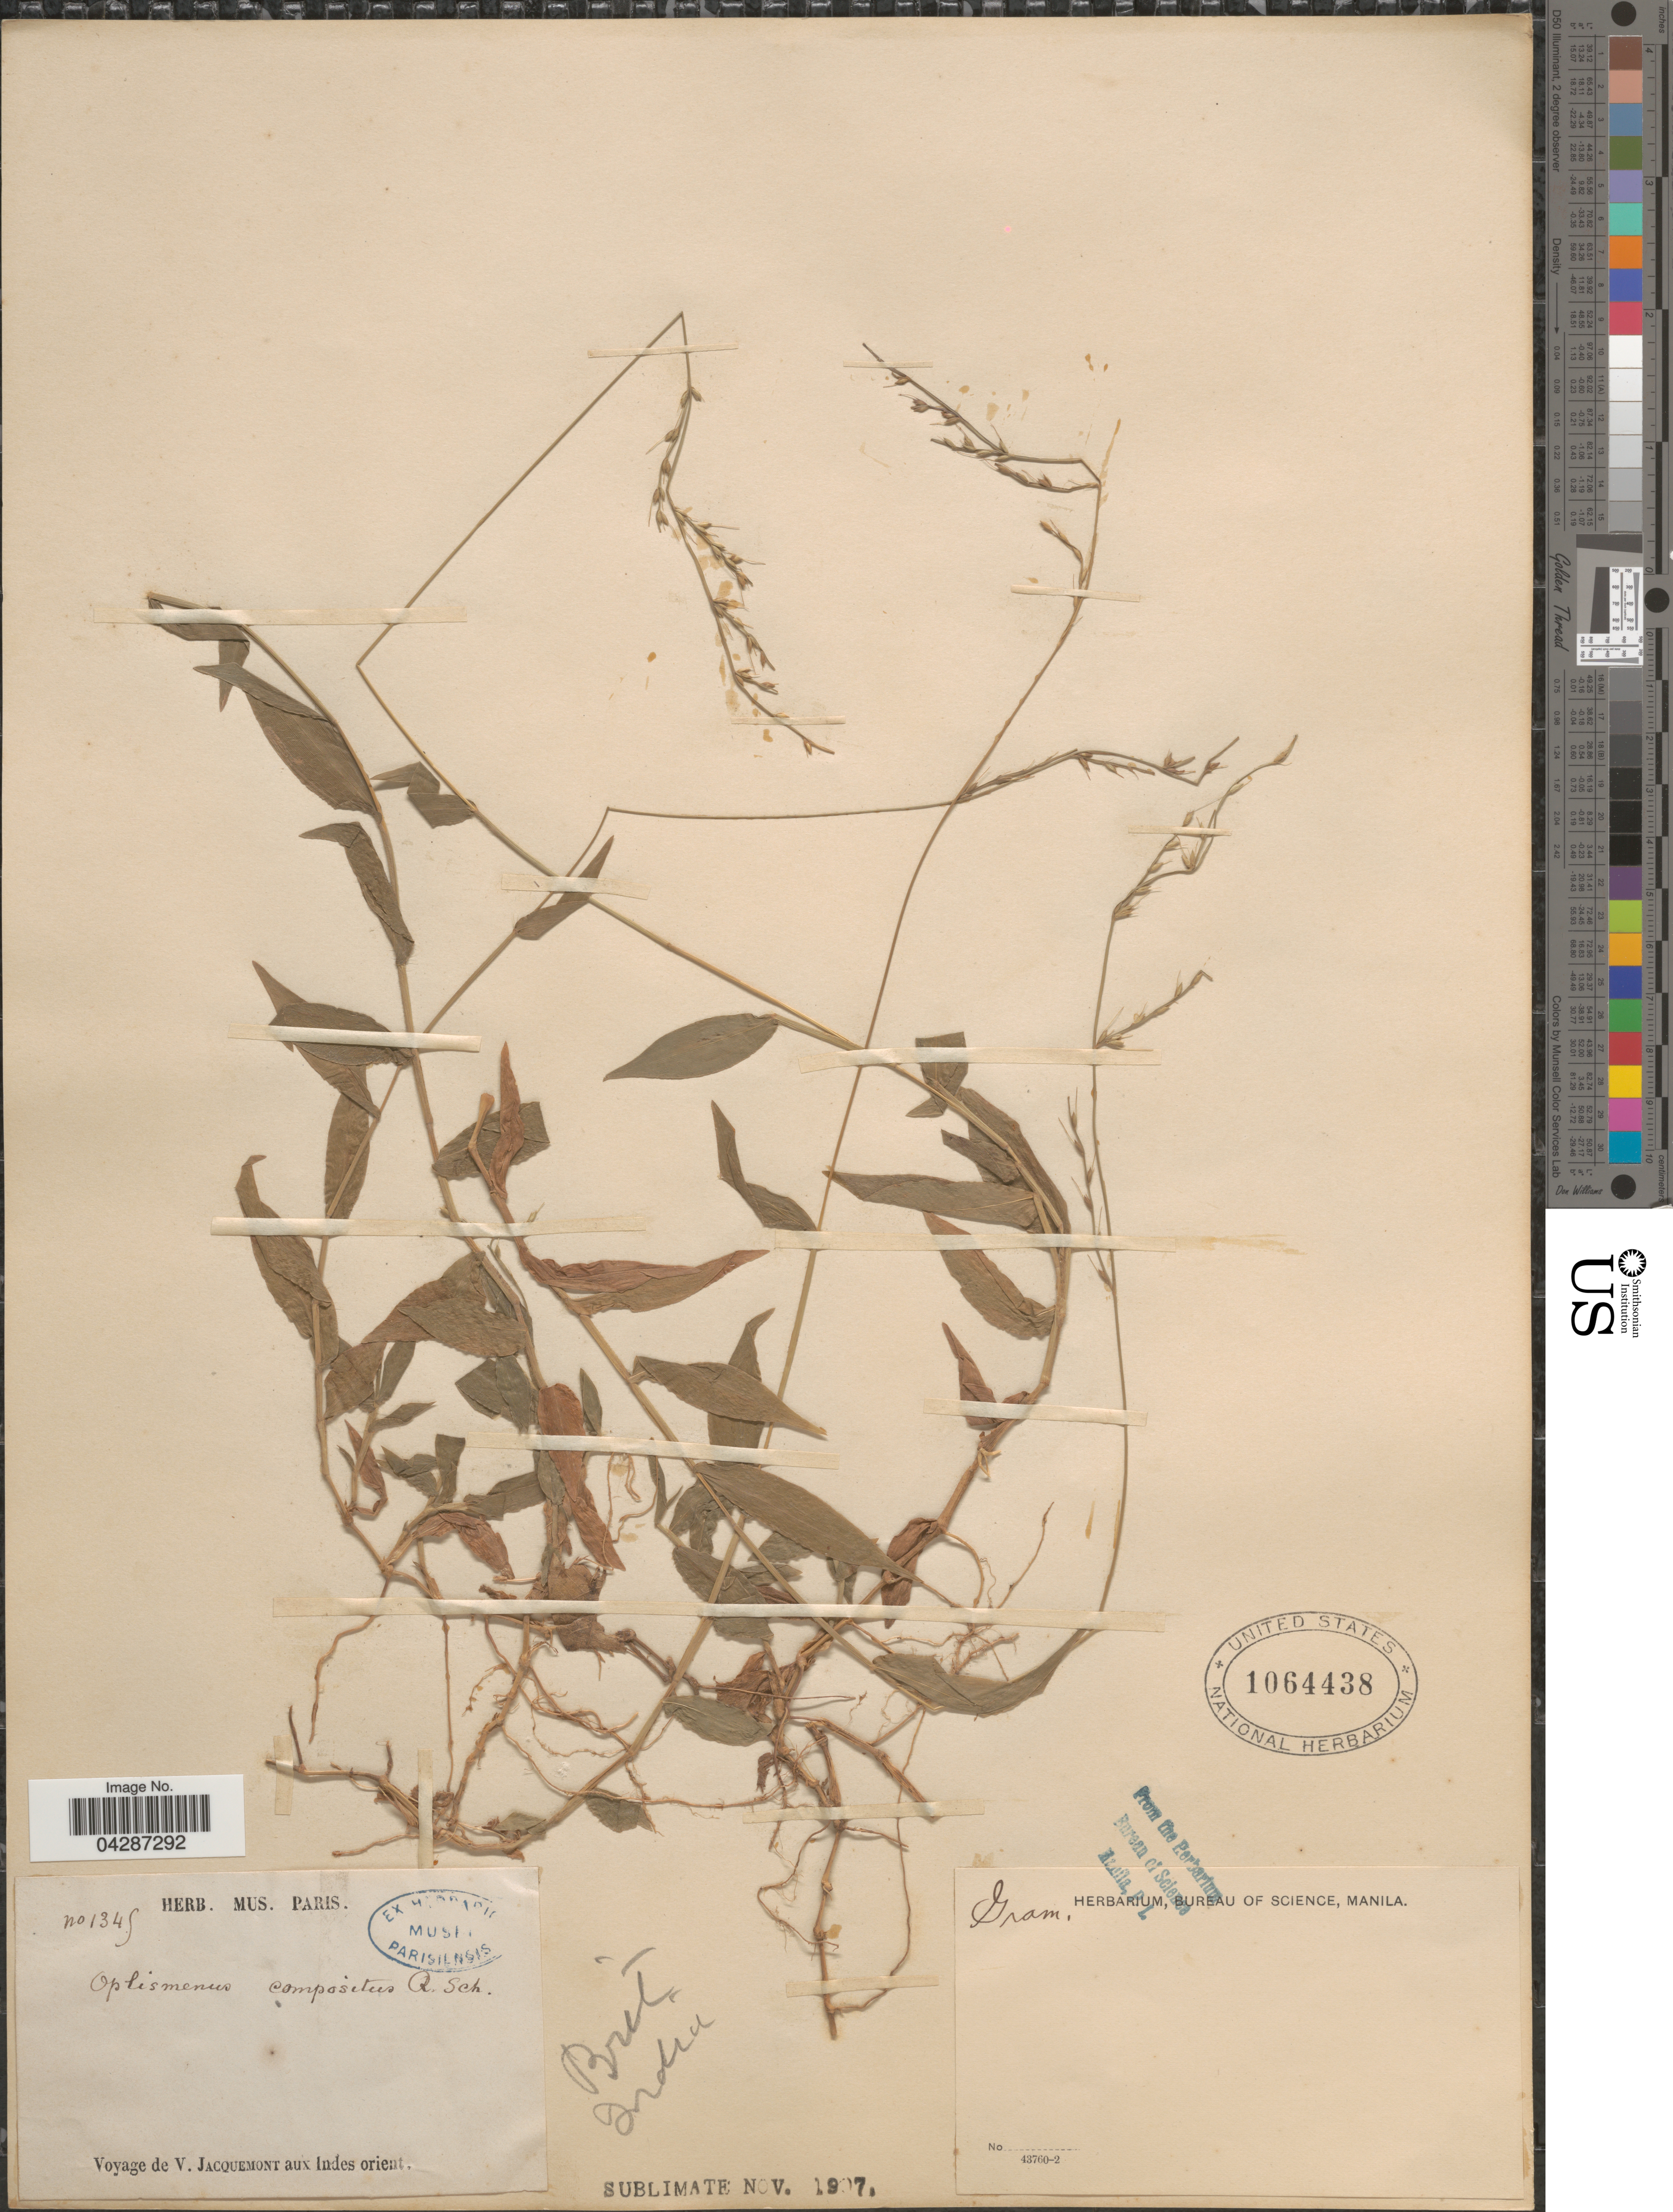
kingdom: Plantae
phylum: Tracheophyta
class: Liliopsida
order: Poales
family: Poaceae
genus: Oplismenus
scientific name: Oplismenus compositus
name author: (L.) P. Beauv.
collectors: V. Jacquemont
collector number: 1345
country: India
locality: Voyage de V. Jacquemont aux Indes orient. Brit India.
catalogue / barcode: US 1064438